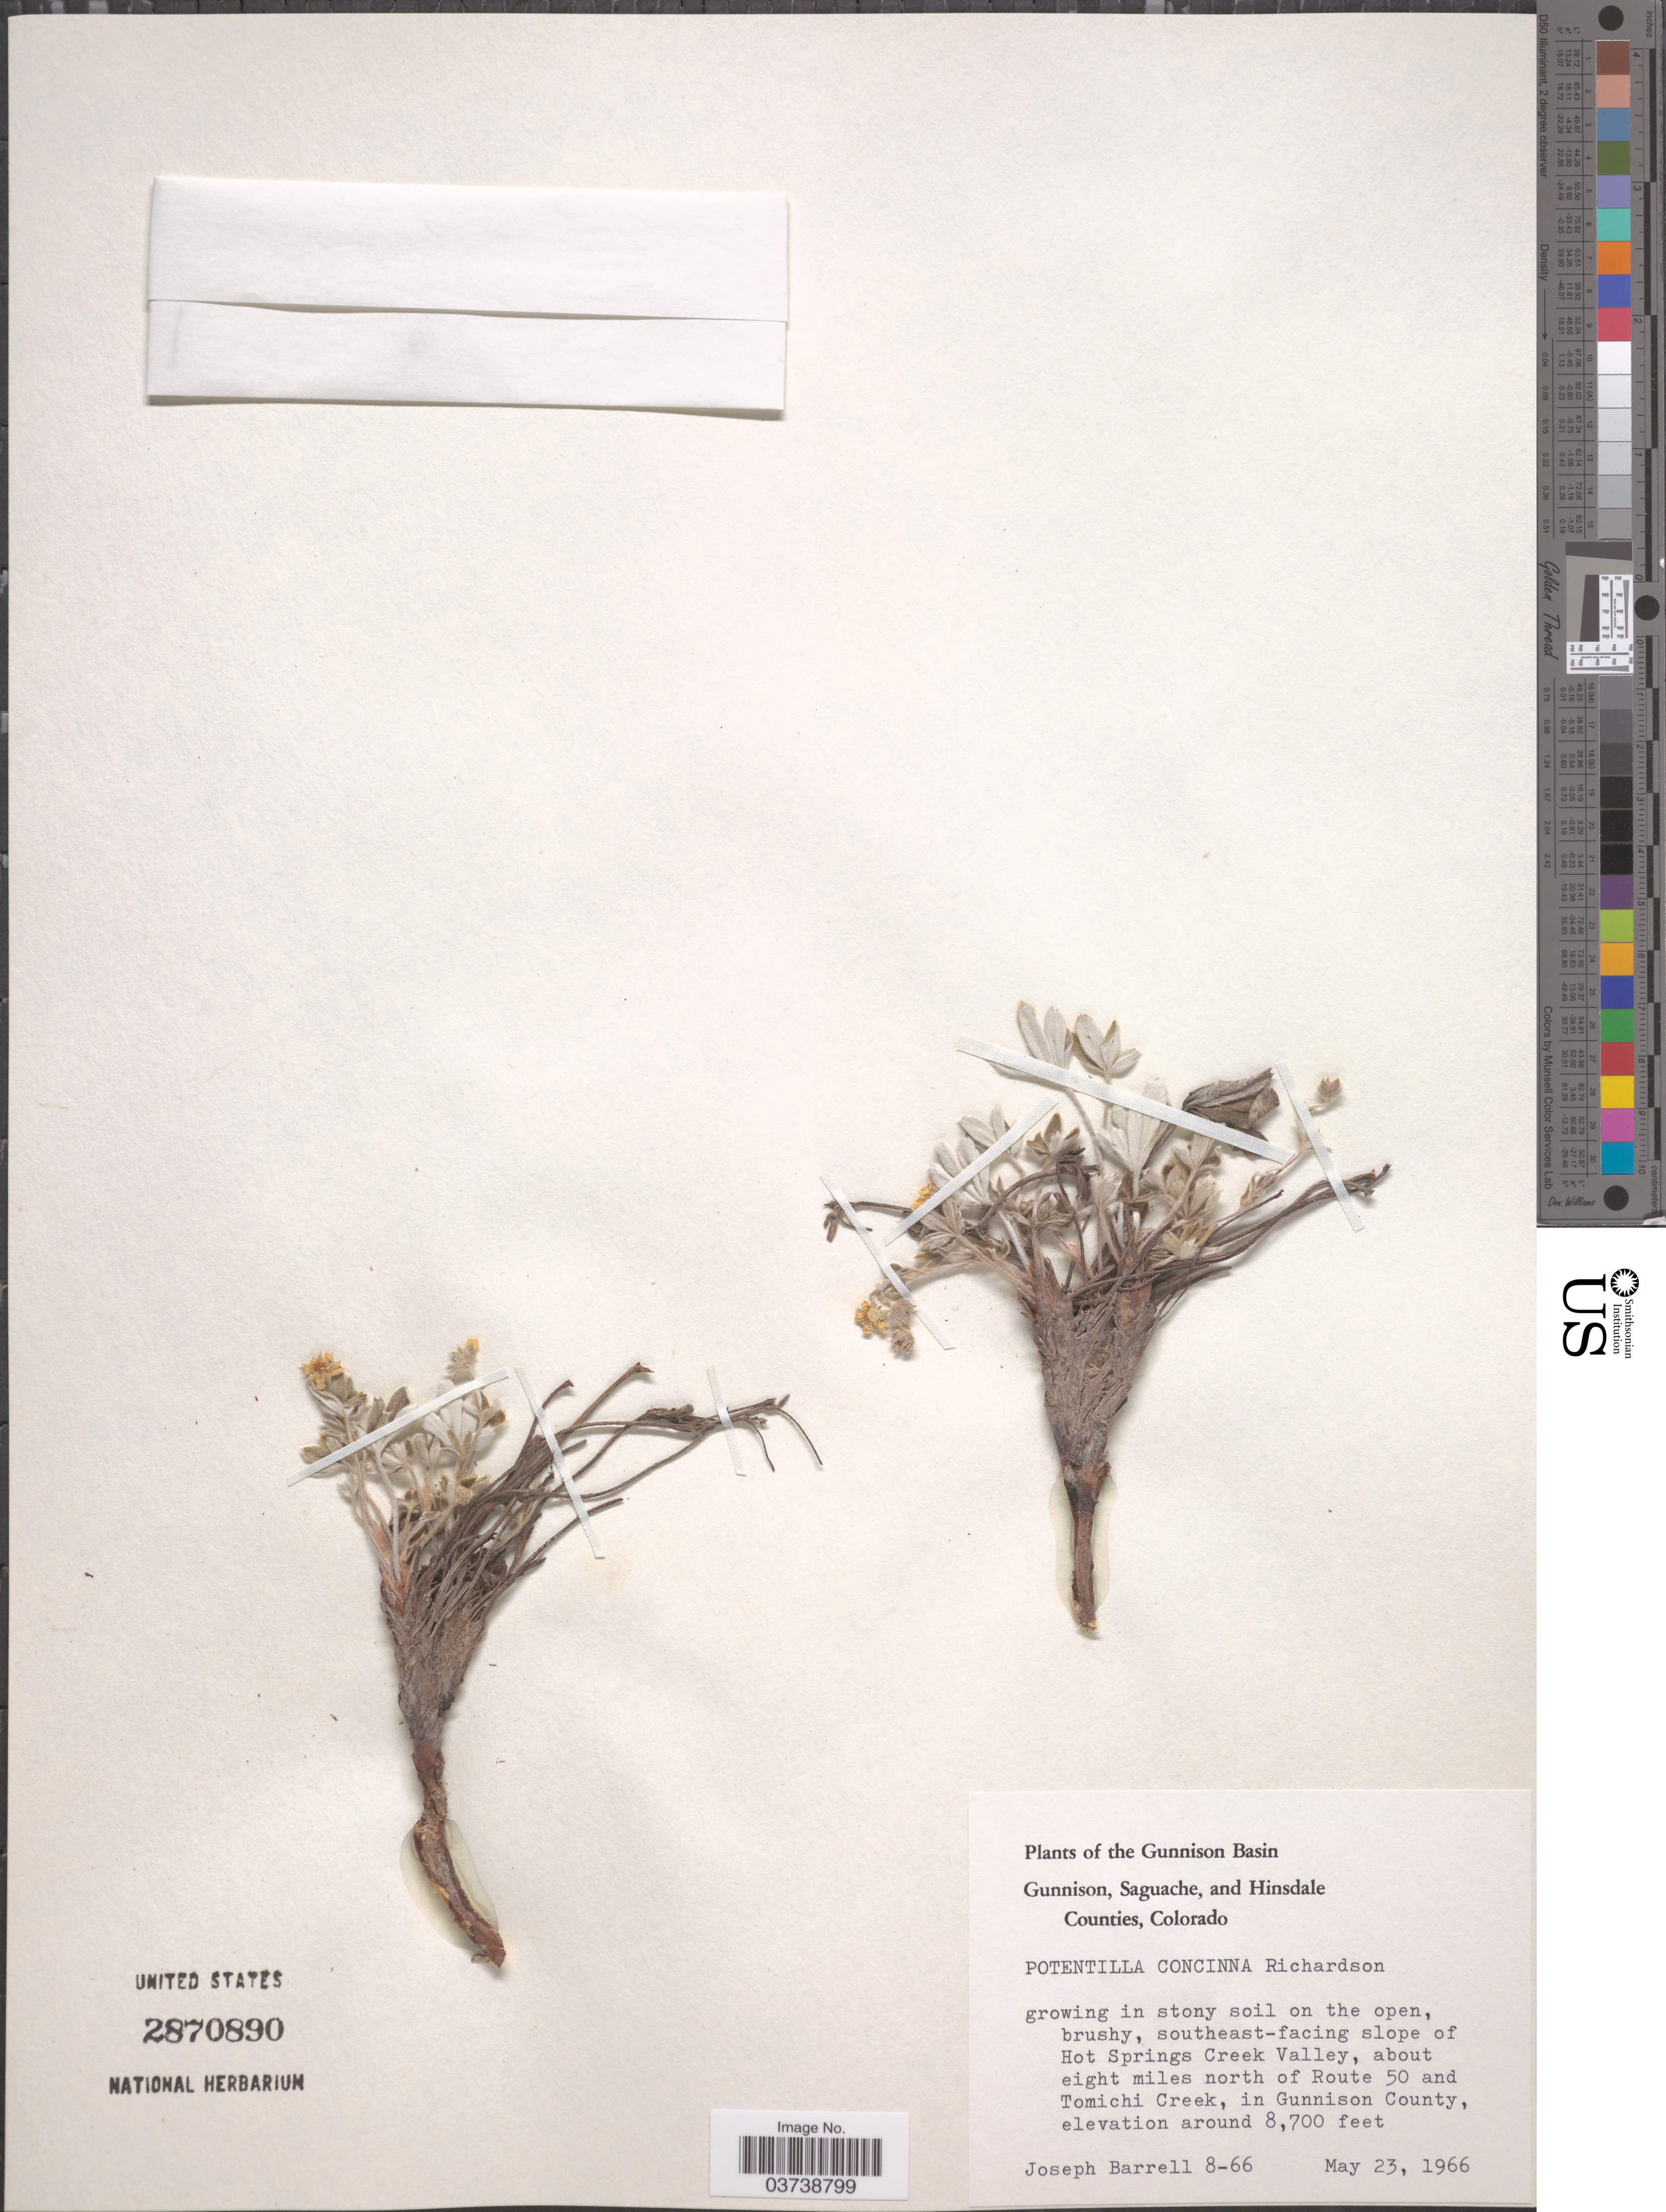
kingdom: Plantae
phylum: Tracheophyta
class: Magnoliopsida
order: Rosales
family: Rosaceae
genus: Potentilla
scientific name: Potentilla concinna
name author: Richardson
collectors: J. Barrell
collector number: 8-66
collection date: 1966-05-23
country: United States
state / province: Colorado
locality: The Gunnison Basin. southeast-facing slope of Hot Springs Creek Valley, about eight miles north of Route 50 and Tomichi Creek, in Gunnison County.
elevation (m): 2652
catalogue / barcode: US 2870890